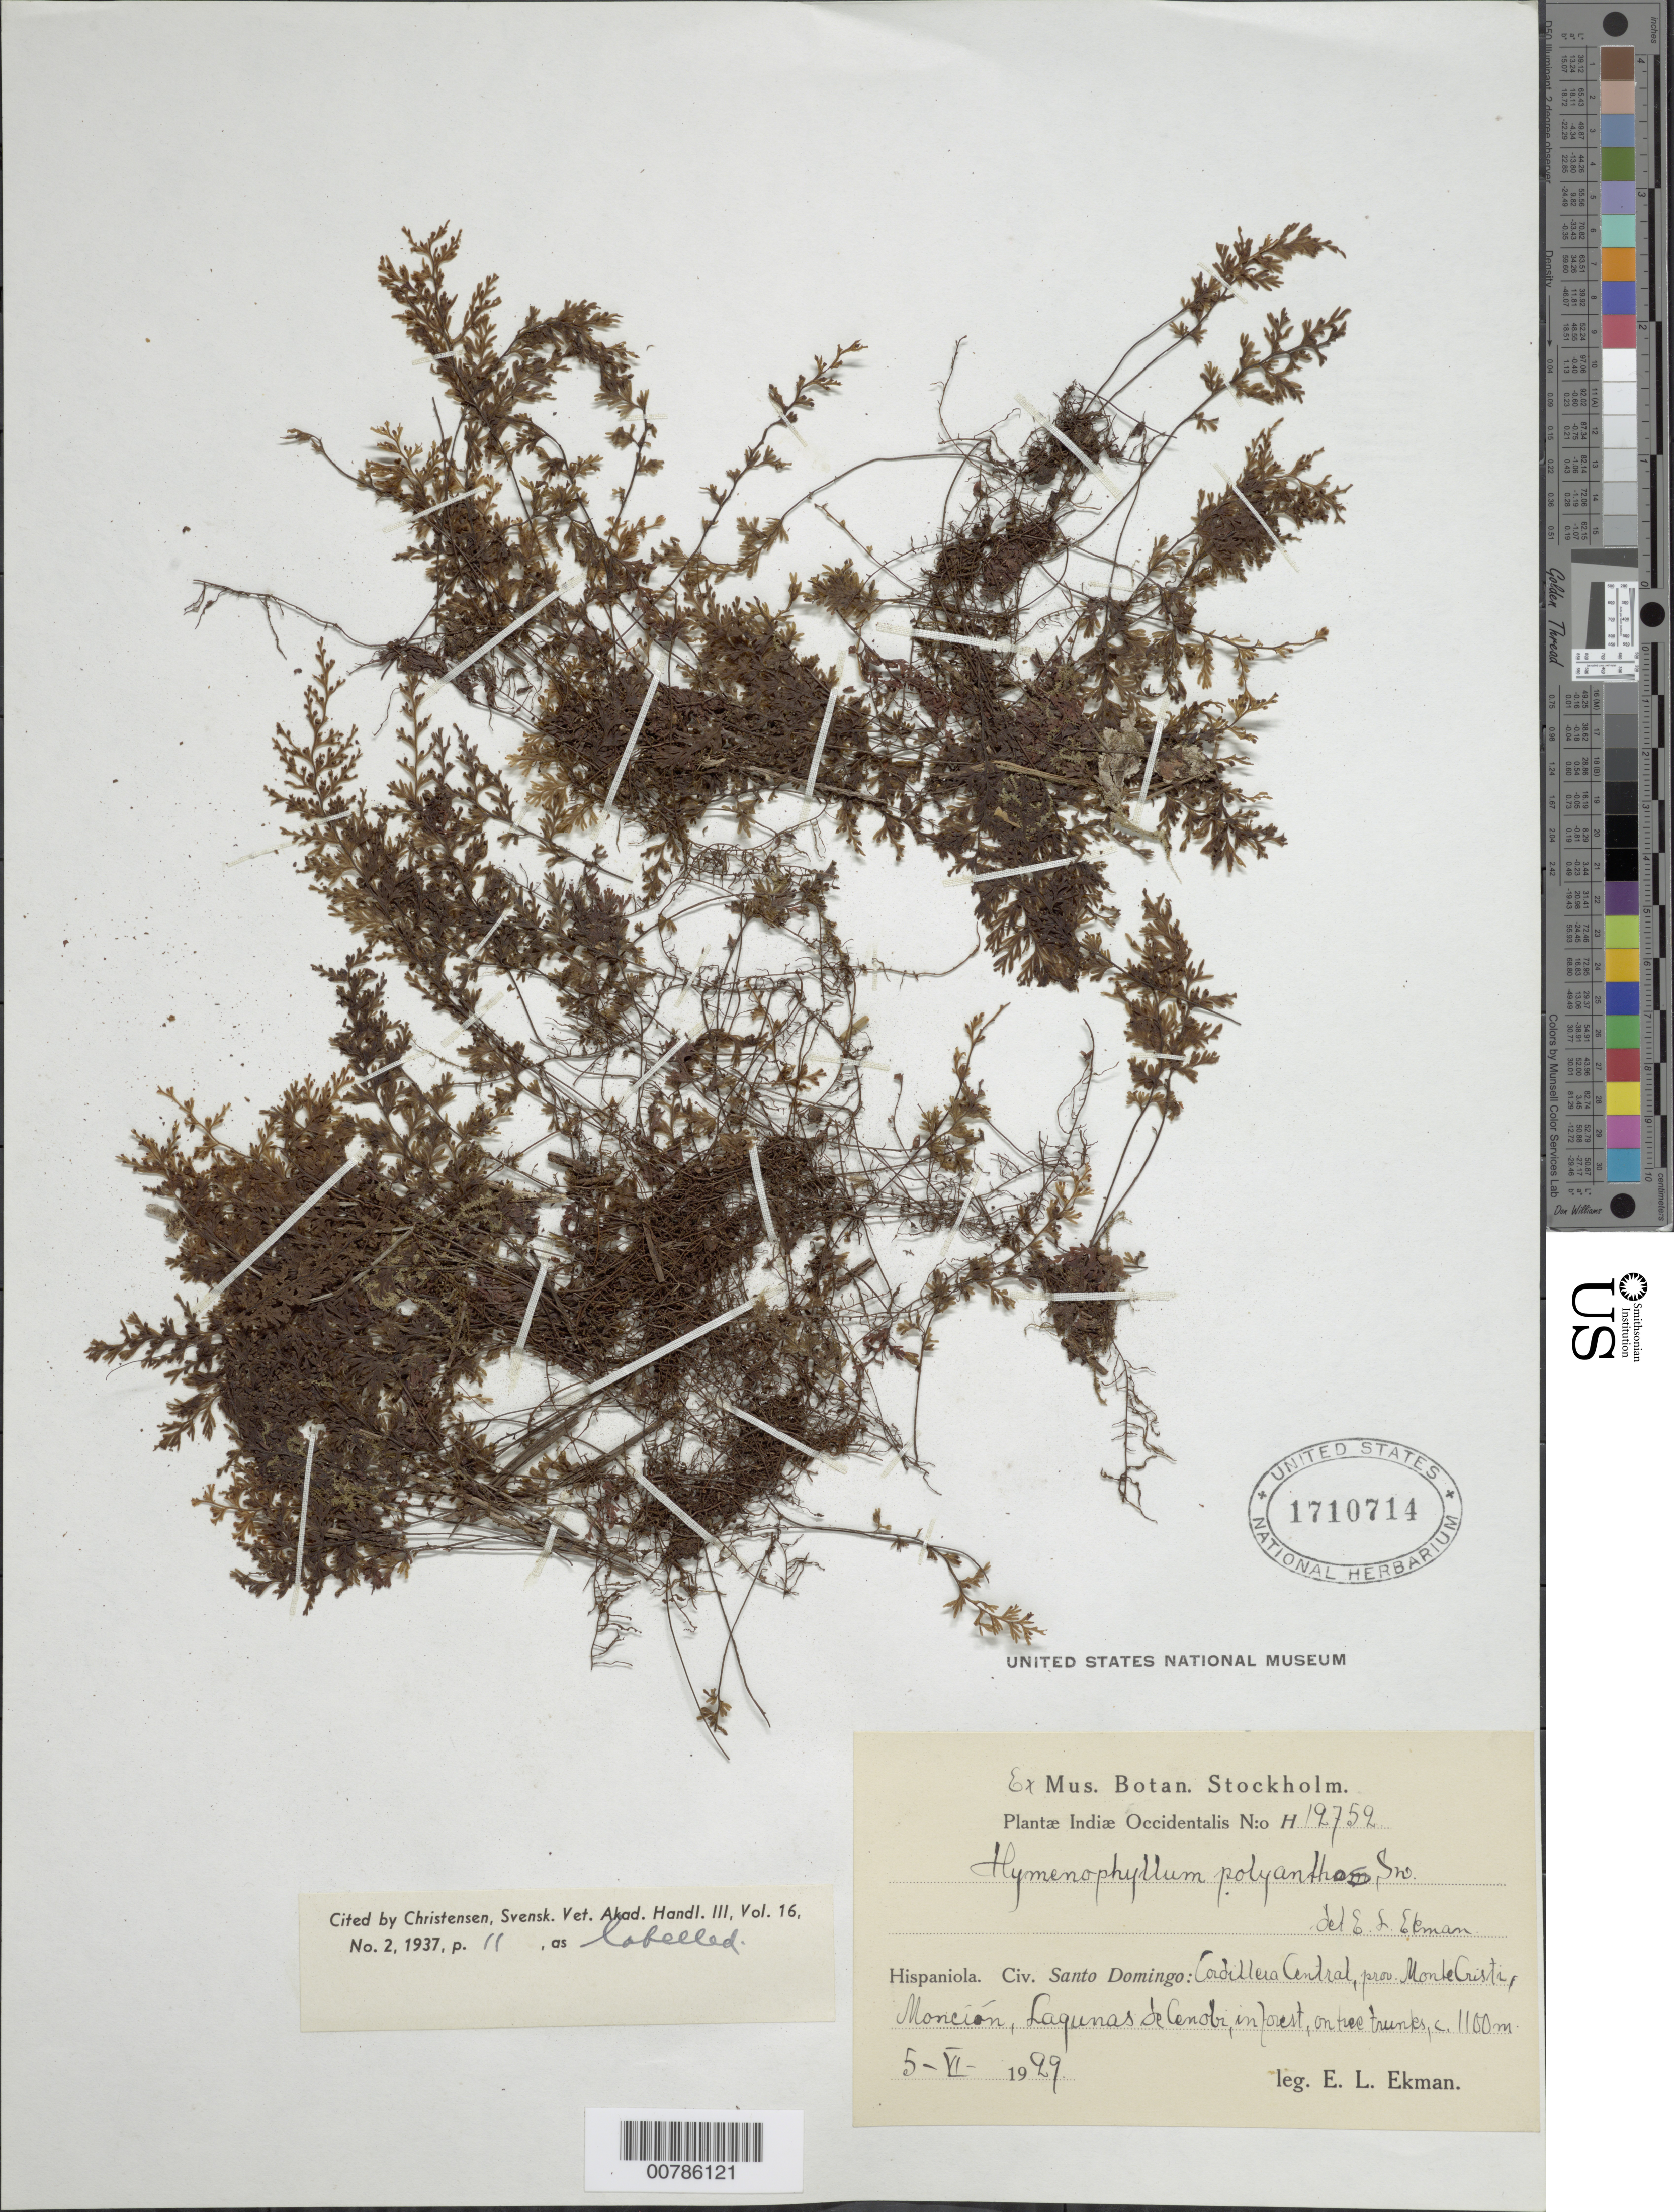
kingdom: Plantae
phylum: Tracheophyta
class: Polypodiopsida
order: Hymenophyllales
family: Hymenophyllaceae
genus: Hymenophyllum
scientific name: Hymenophyllum polyanthos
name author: (Sw.) Sw.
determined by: Christensen, C. F. A.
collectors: E. L. Ekman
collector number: H 12752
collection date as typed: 05 Jun 1929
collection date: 1929-06-05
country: Dominican Republic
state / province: Monte Cristi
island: Hispaniola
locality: Cordillera Central, Monción, Lagunas de Cenobi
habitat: In forest, on tree trunks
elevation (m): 1100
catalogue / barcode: US 1710714